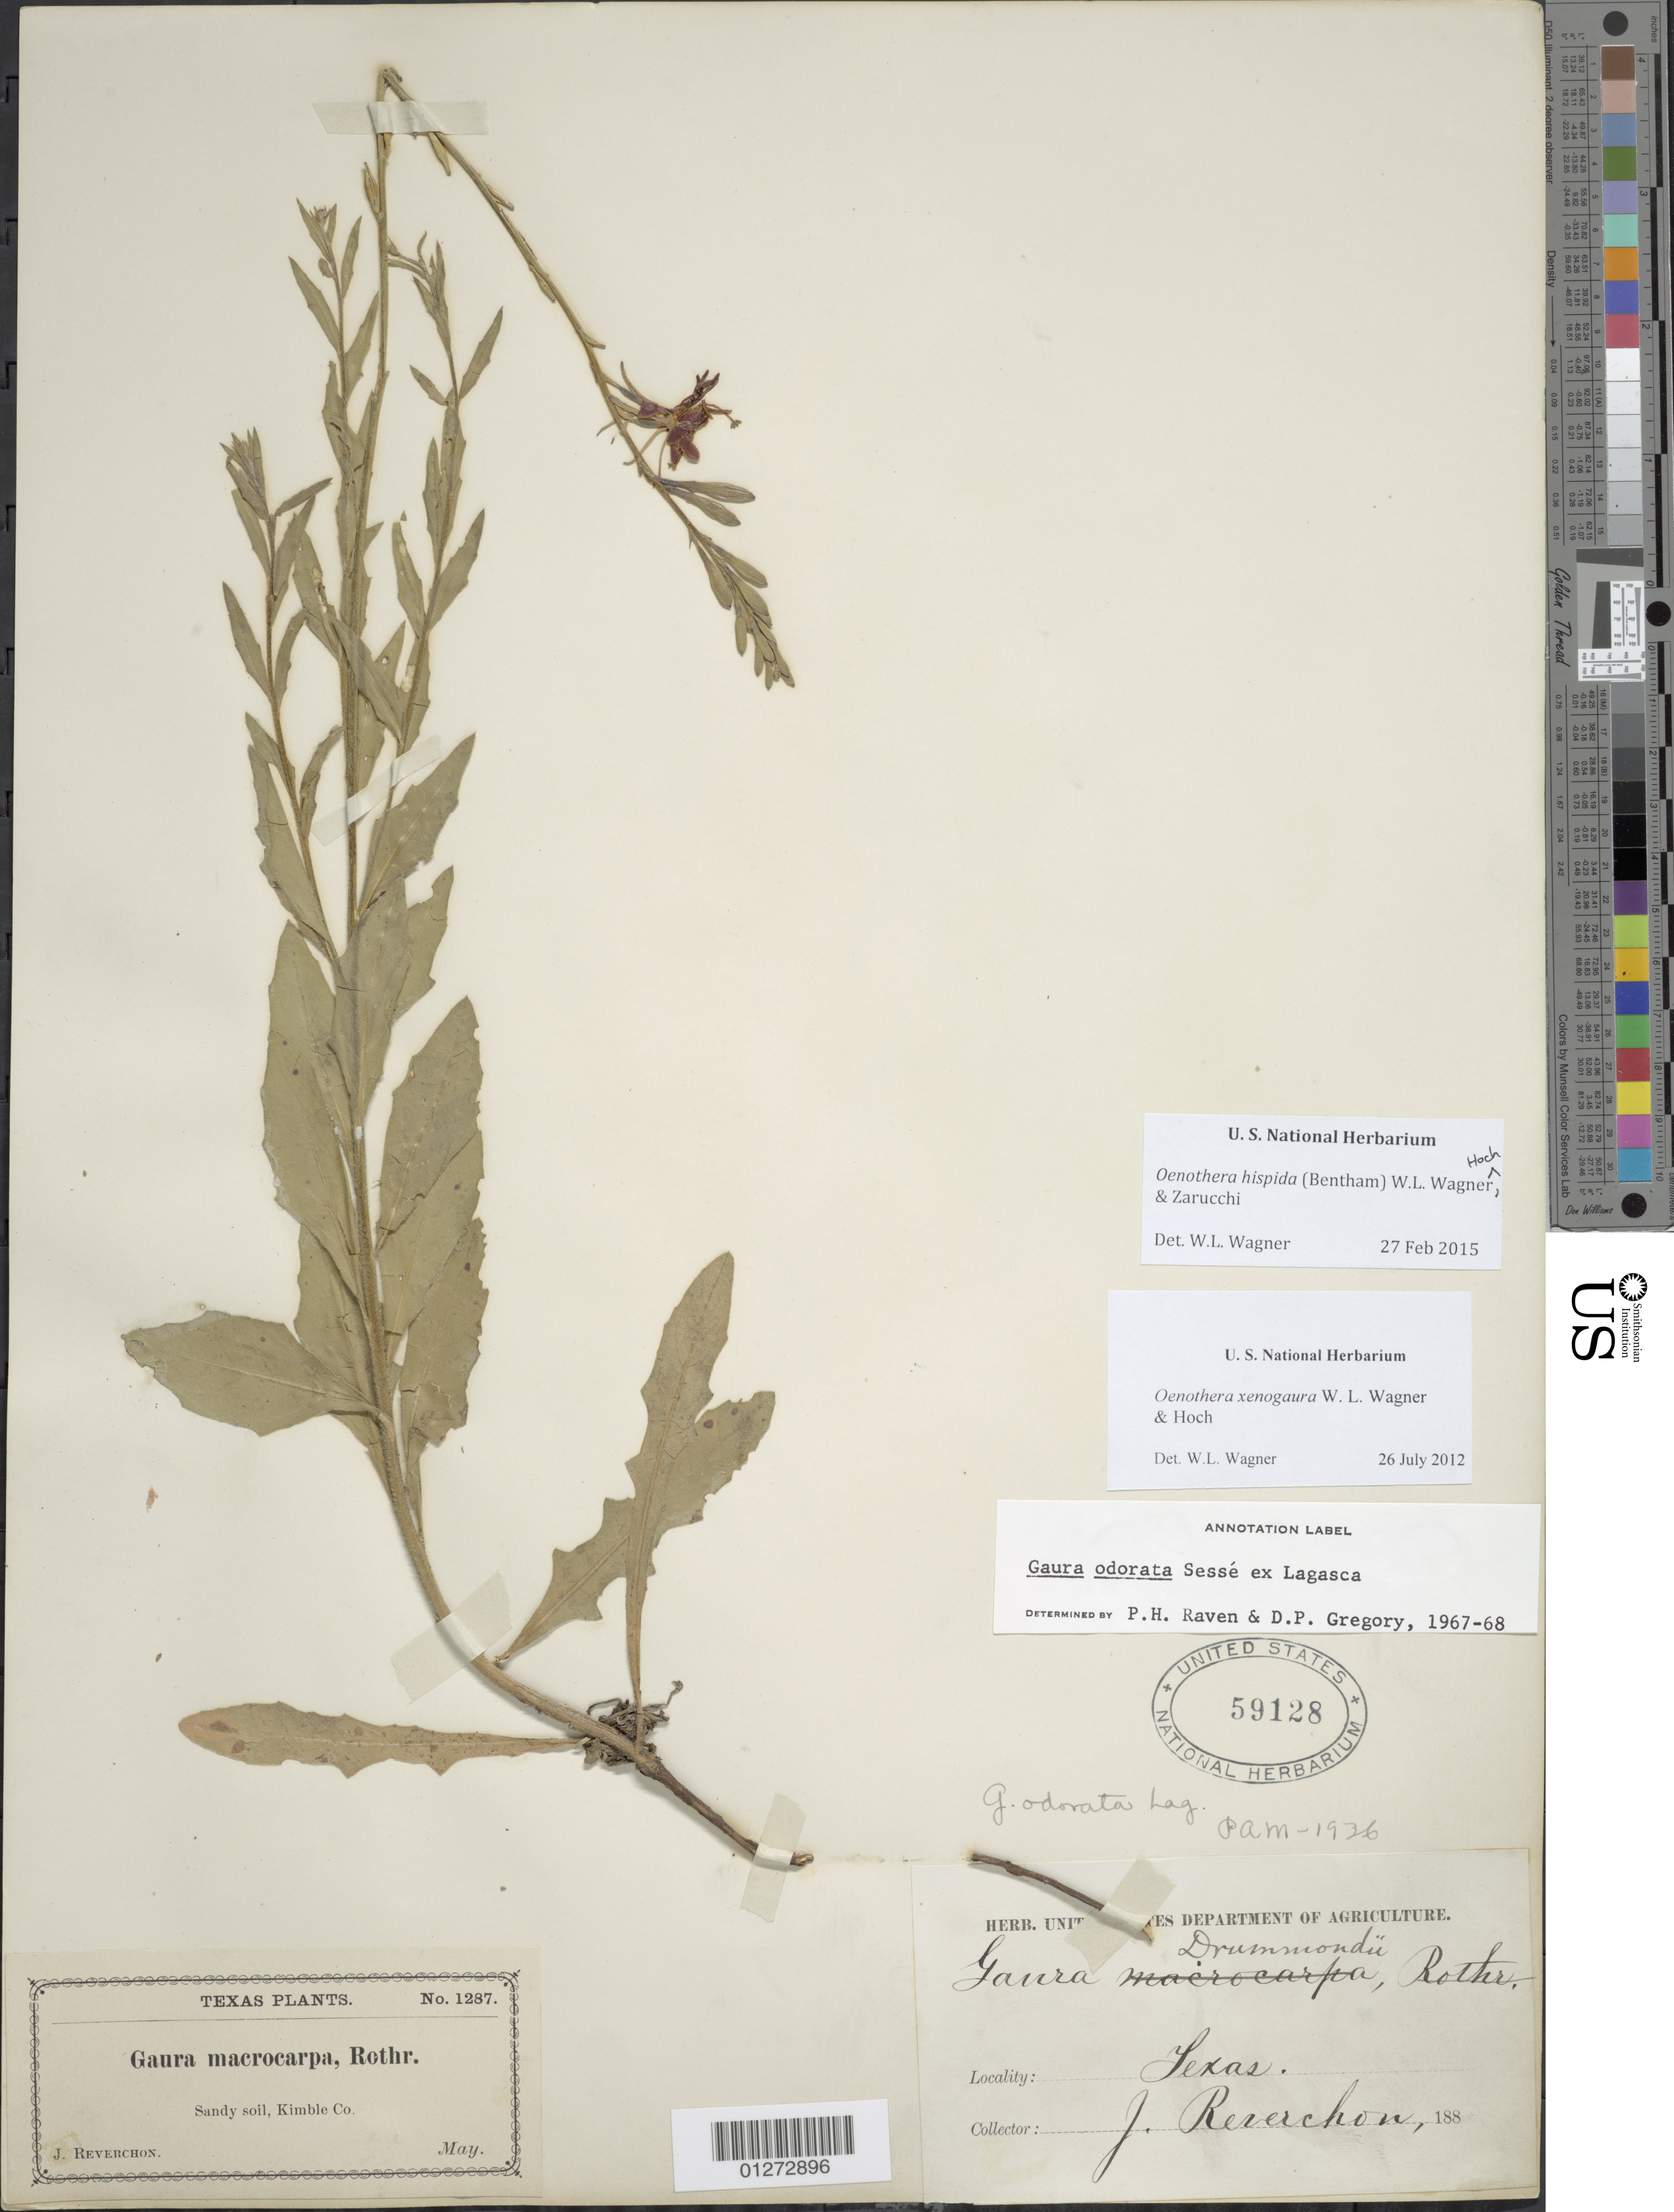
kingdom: Plantae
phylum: Tracheophyta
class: Magnoliopsida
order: Myrtales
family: Onagraceae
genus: Oenothera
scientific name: Oenothera hispida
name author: (Benth.) W.L. Wagner et al.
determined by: Wagner, W. L., (BOT), Smithsonian Institution - National Museum of Natural History (UNITED STATES)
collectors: J. Reverchon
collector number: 1287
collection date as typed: May 188-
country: United States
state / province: Texas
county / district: Kimble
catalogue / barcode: US 59128